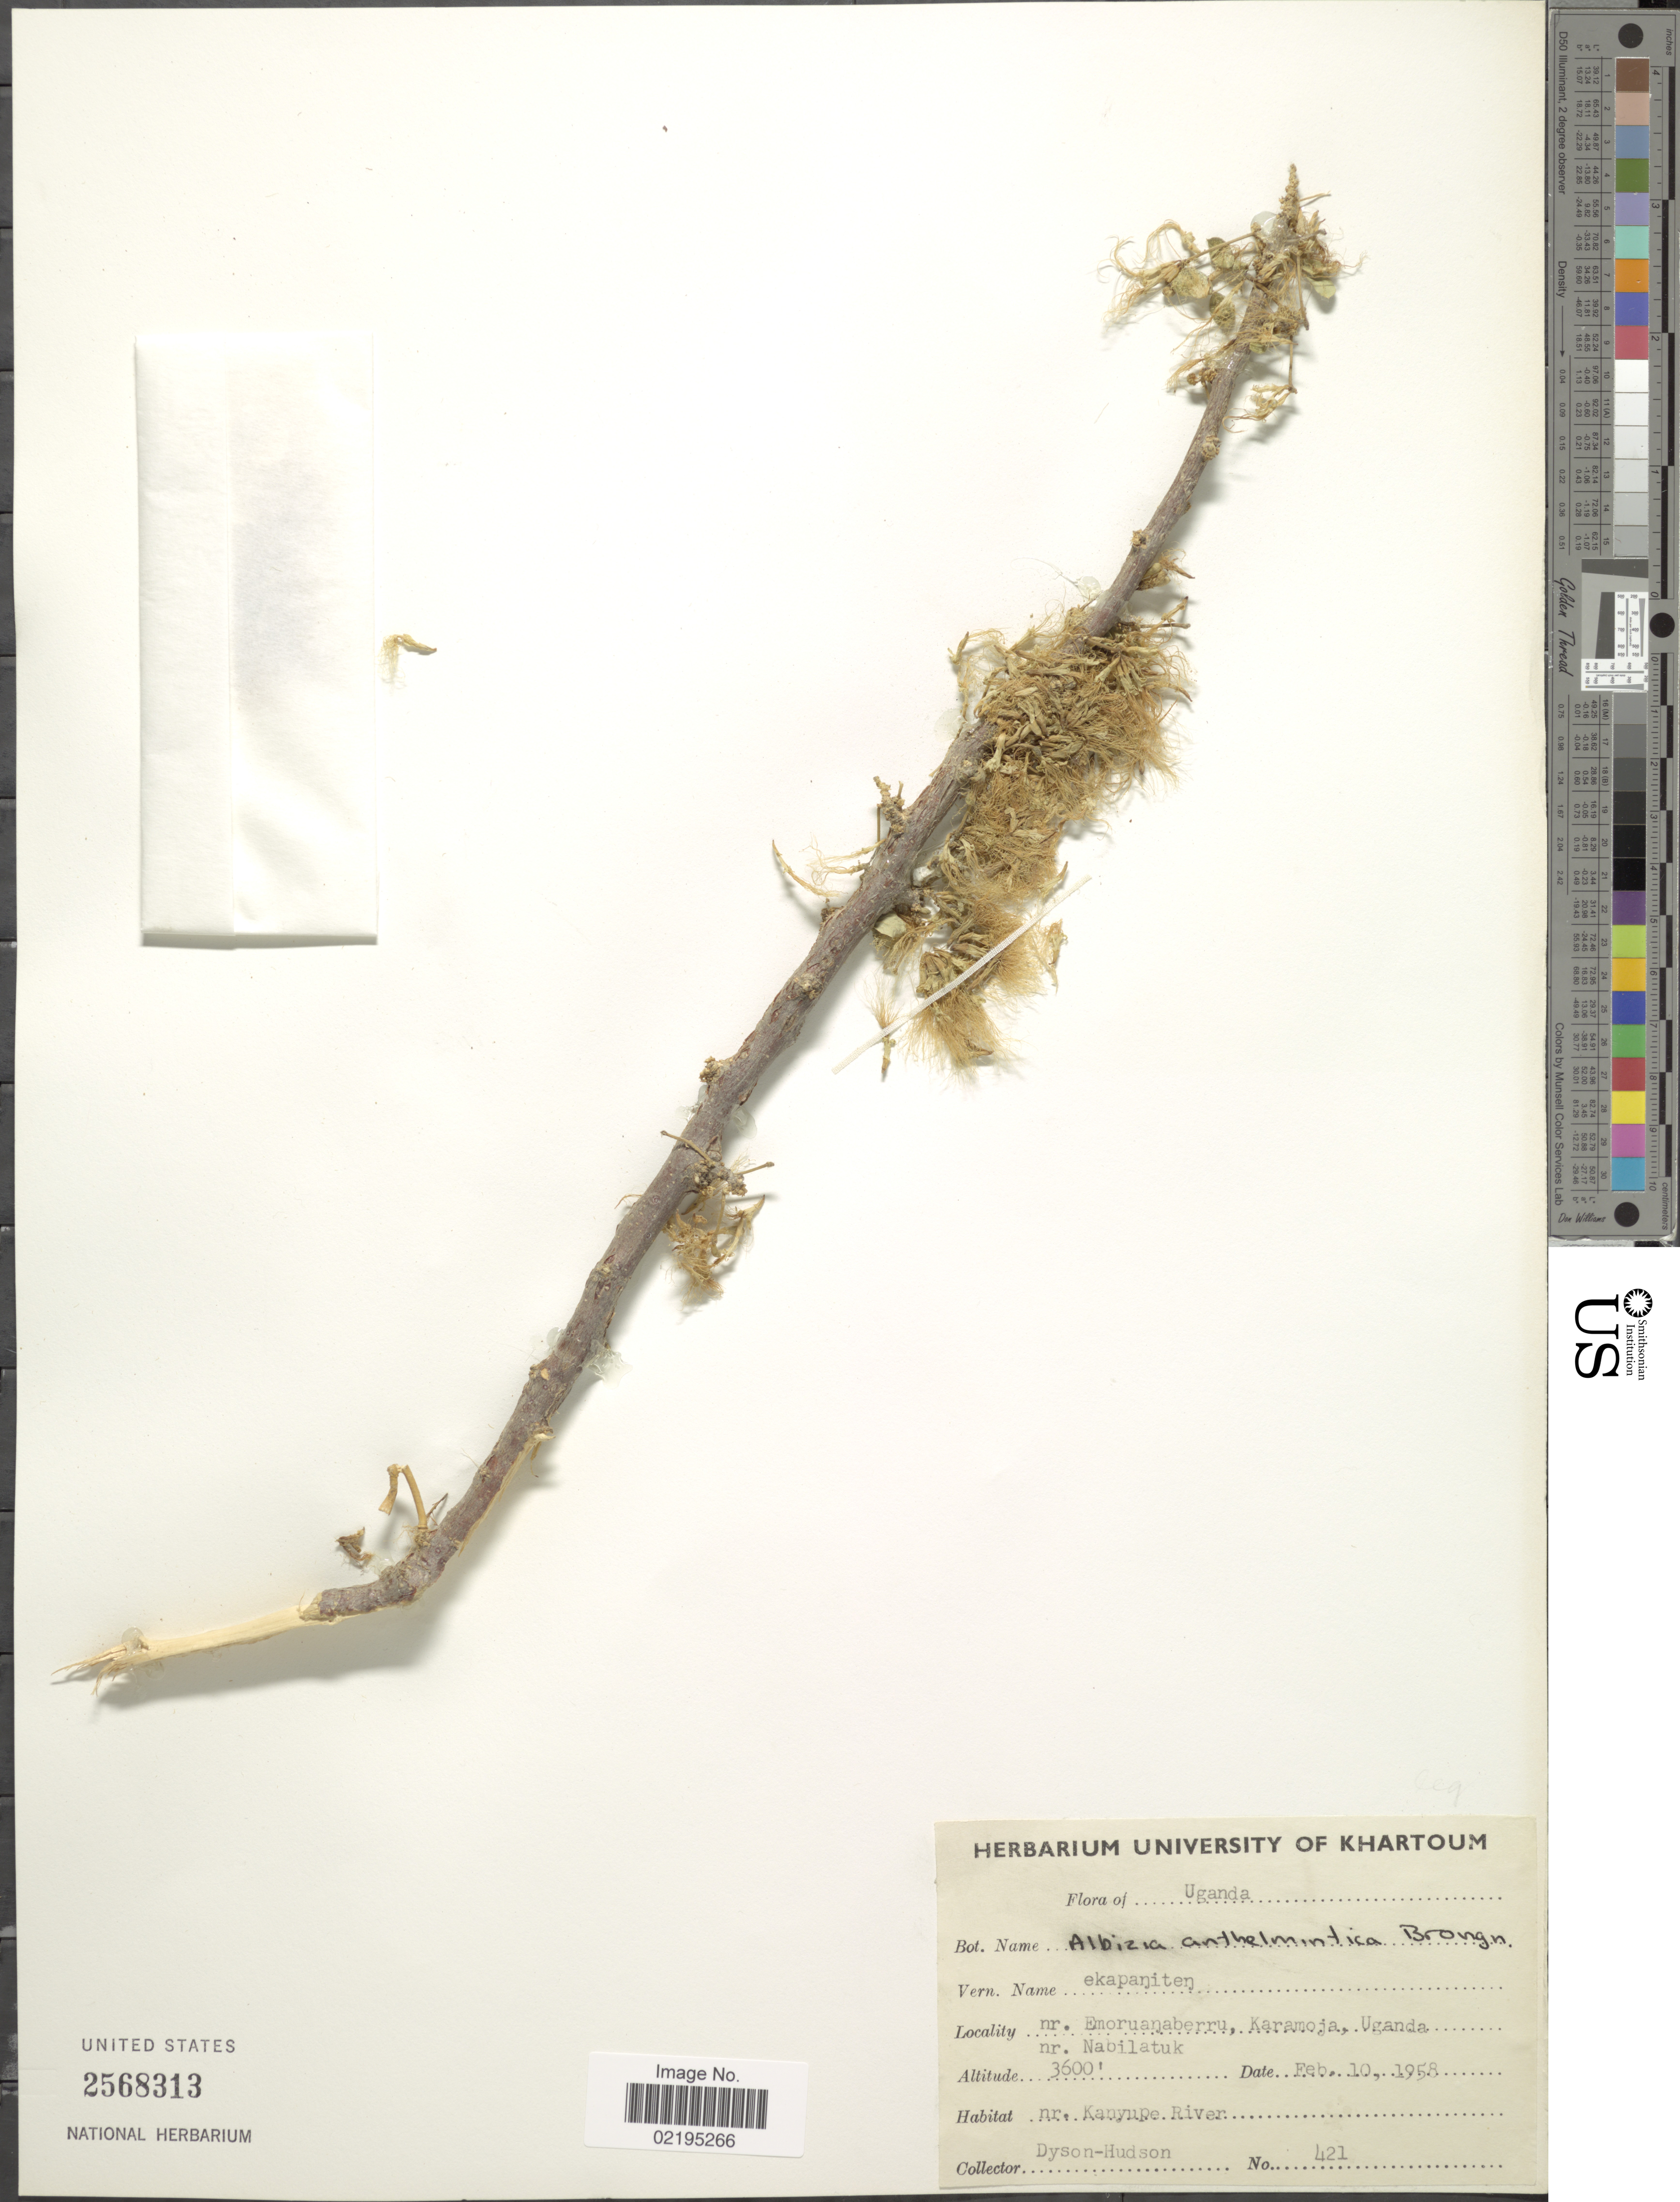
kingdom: Plantae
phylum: Tracheophyta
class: Magnoliopsida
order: Fabales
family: Fabaceae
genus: Albizia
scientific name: Albizia anthelmintica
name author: Brongn.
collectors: Dyson-Hudson, --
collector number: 421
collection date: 1958-02-10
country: Uganda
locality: Nr. Emoruanaberru, Karamoja, Uganda, nr. Nabilatuk, nr. Kanyupe River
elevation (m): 1097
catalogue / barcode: US 2568313